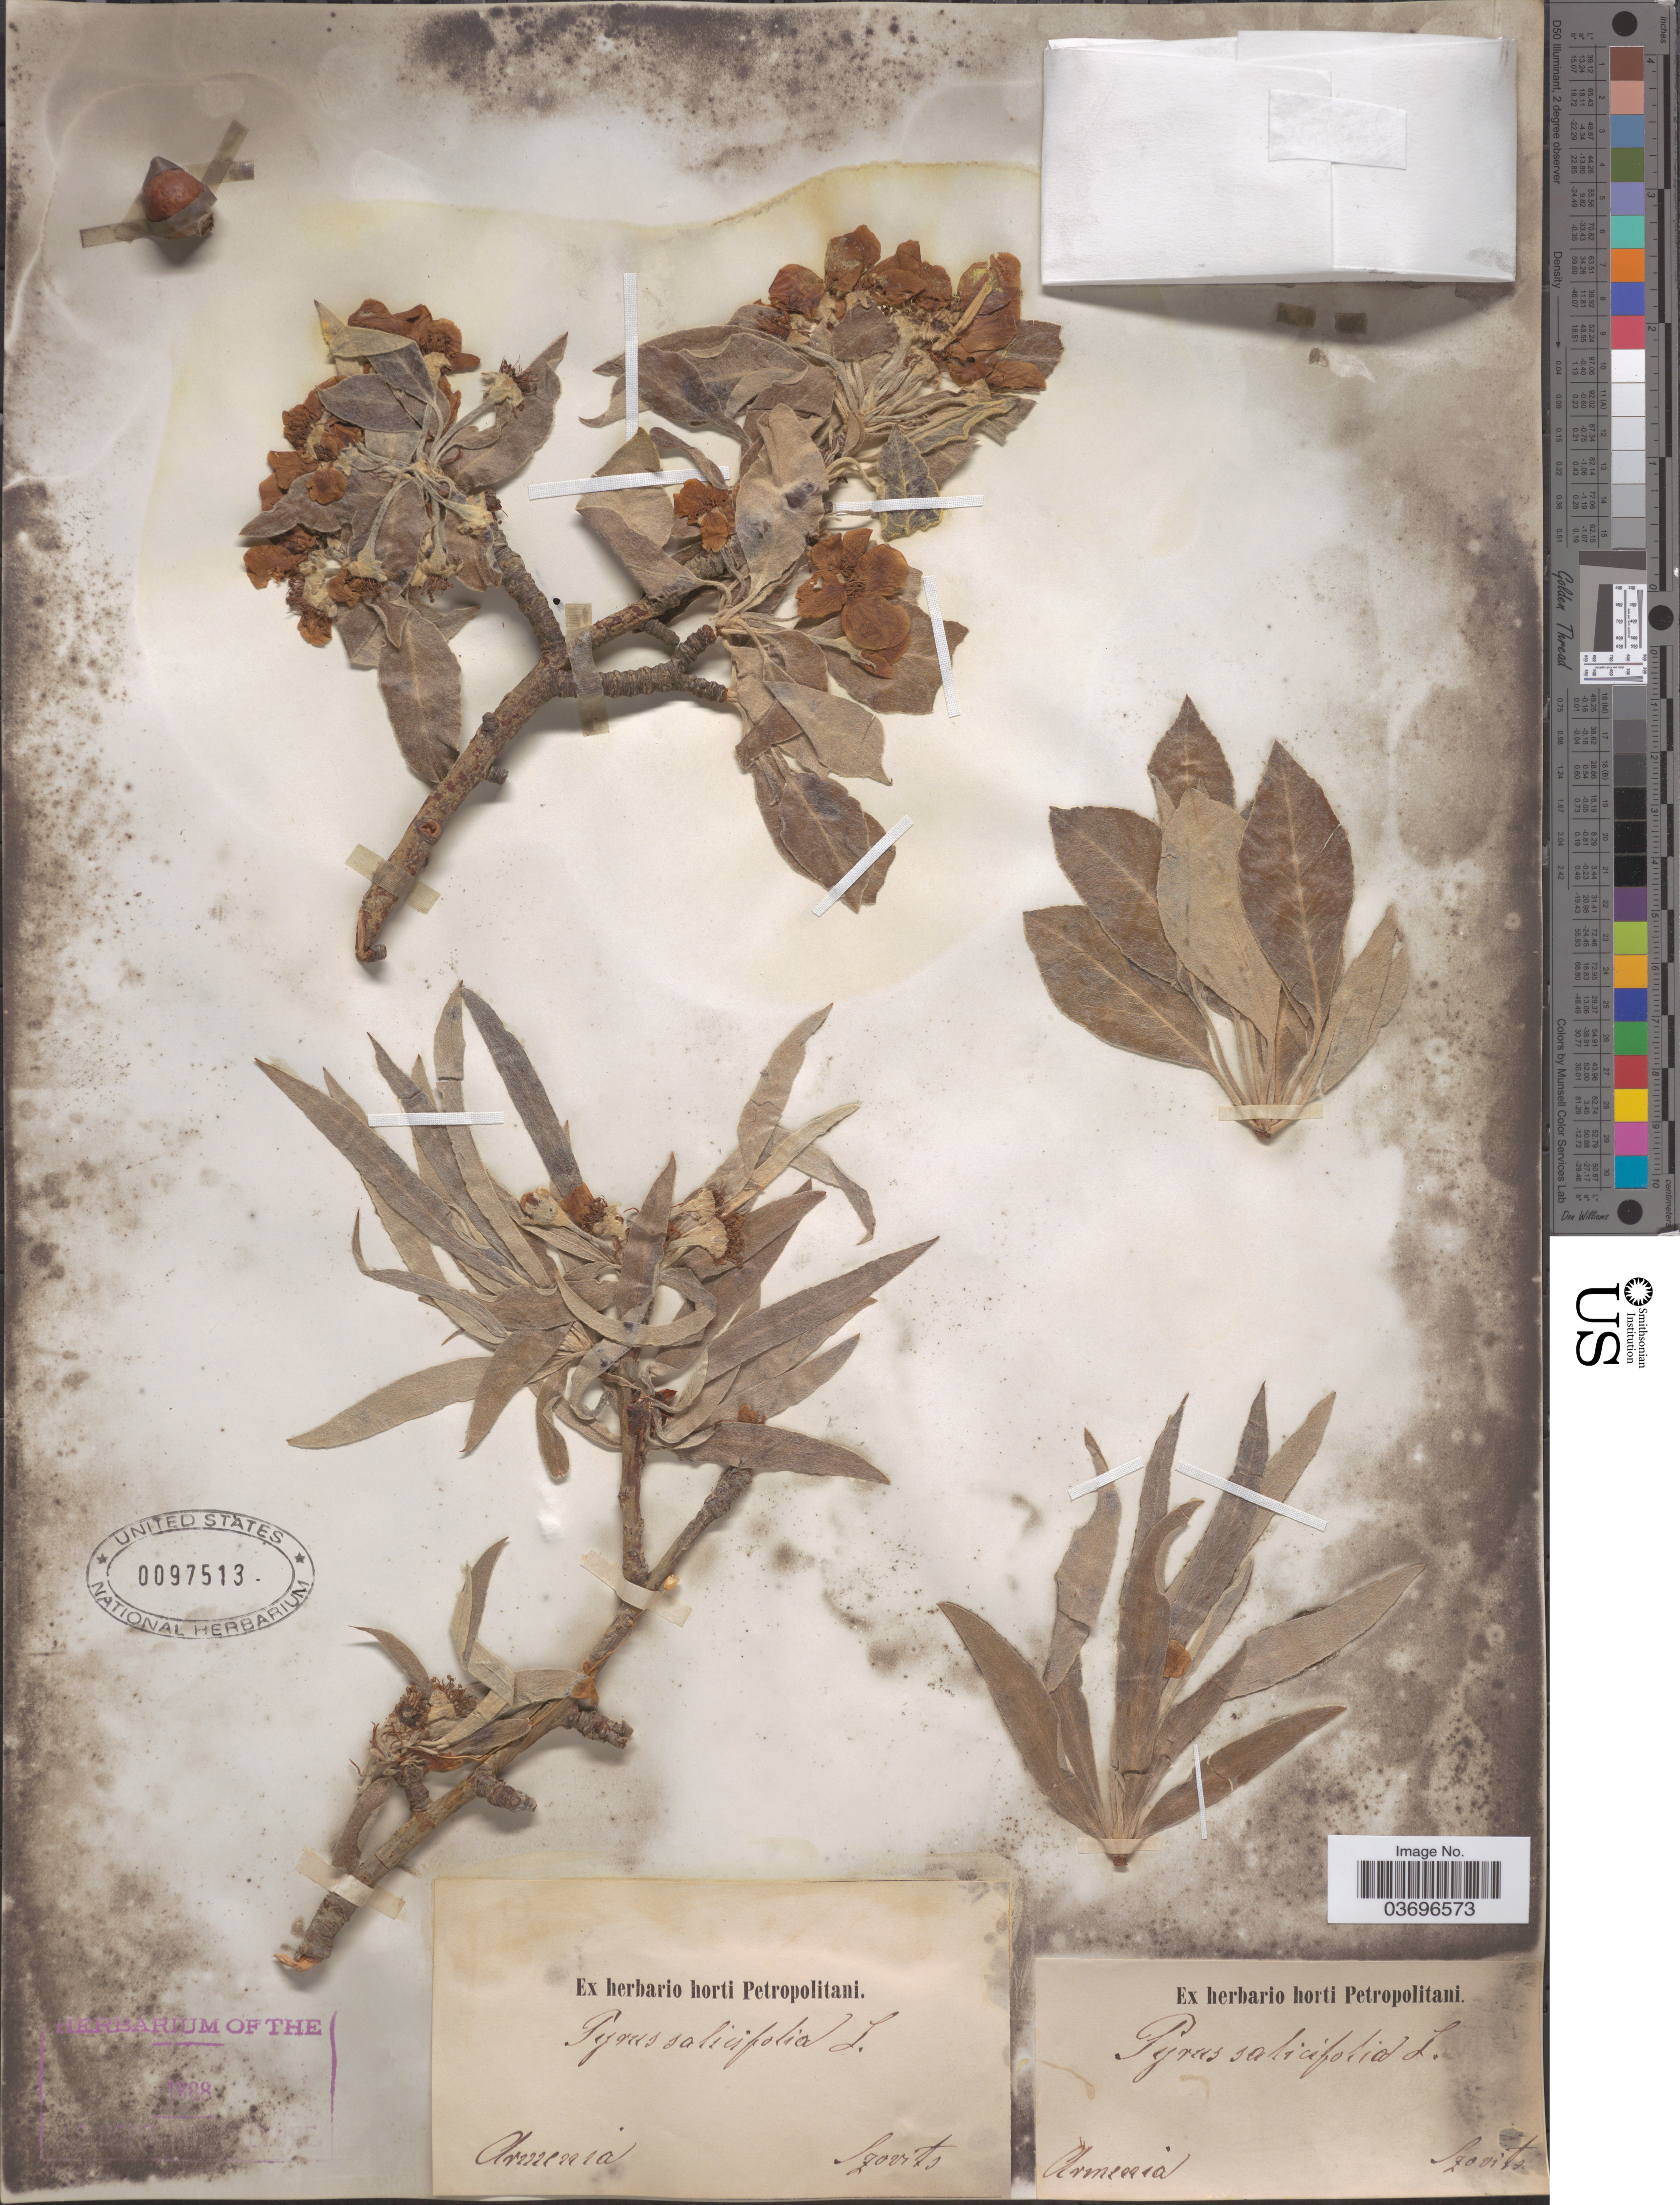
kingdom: Plantae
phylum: Tracheophyta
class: Magnoliopsida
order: Rosales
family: Rosaceae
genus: Pyrus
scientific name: Pyrus salicifolia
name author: Pall.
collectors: Szovits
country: Armenia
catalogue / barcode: US 97513